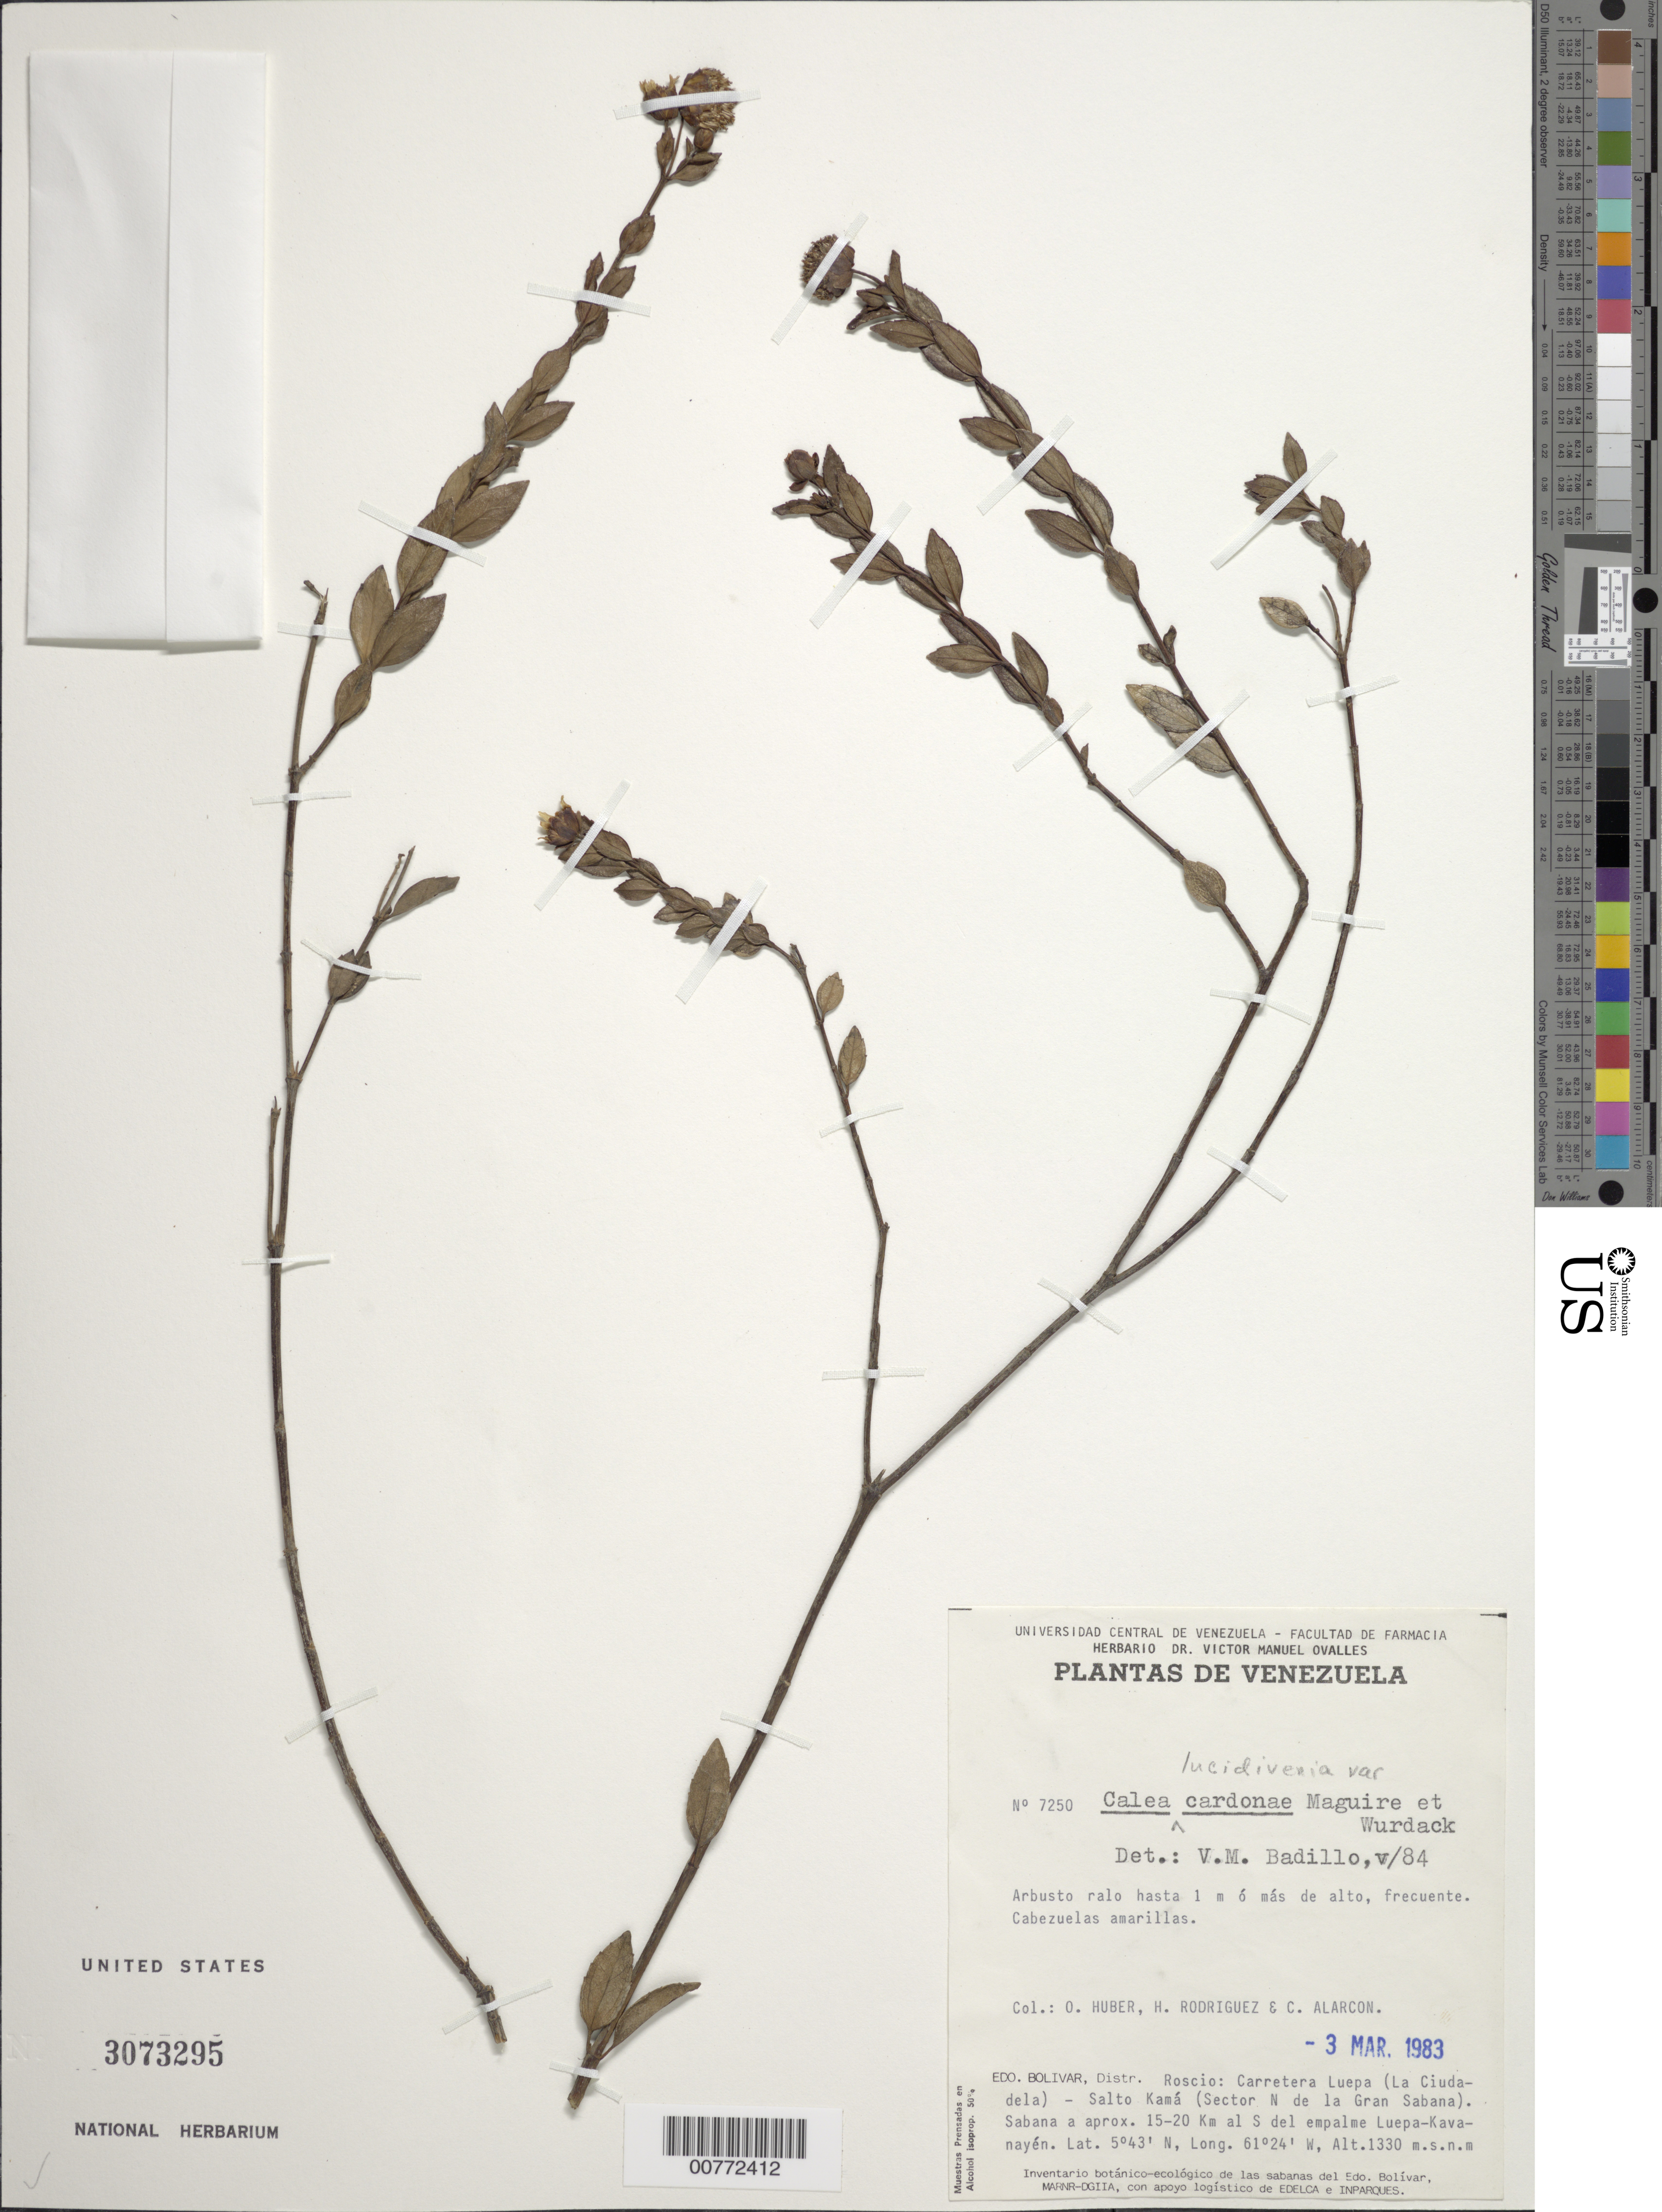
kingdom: Plantae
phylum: Tracheophyta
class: Magnoliopsida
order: Asterales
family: Asteraceae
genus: Calea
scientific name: Calea lucidivenia var. cardonae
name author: (Maguire & Wurdack) Pruski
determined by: Badillo, V. M.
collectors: O. Huber, H. Rodriguez & C. Alarcon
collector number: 7250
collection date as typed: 3-Mar-83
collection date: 1983-03-03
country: Venezuela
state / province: Bolívar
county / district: Roscio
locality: Luepa-Salto Kama Carretera, Sector N de la Gran Sabana, aprox. 2 km S del empalme Luepa-Kavanayén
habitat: Savanna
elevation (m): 1330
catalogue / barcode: US 3073295